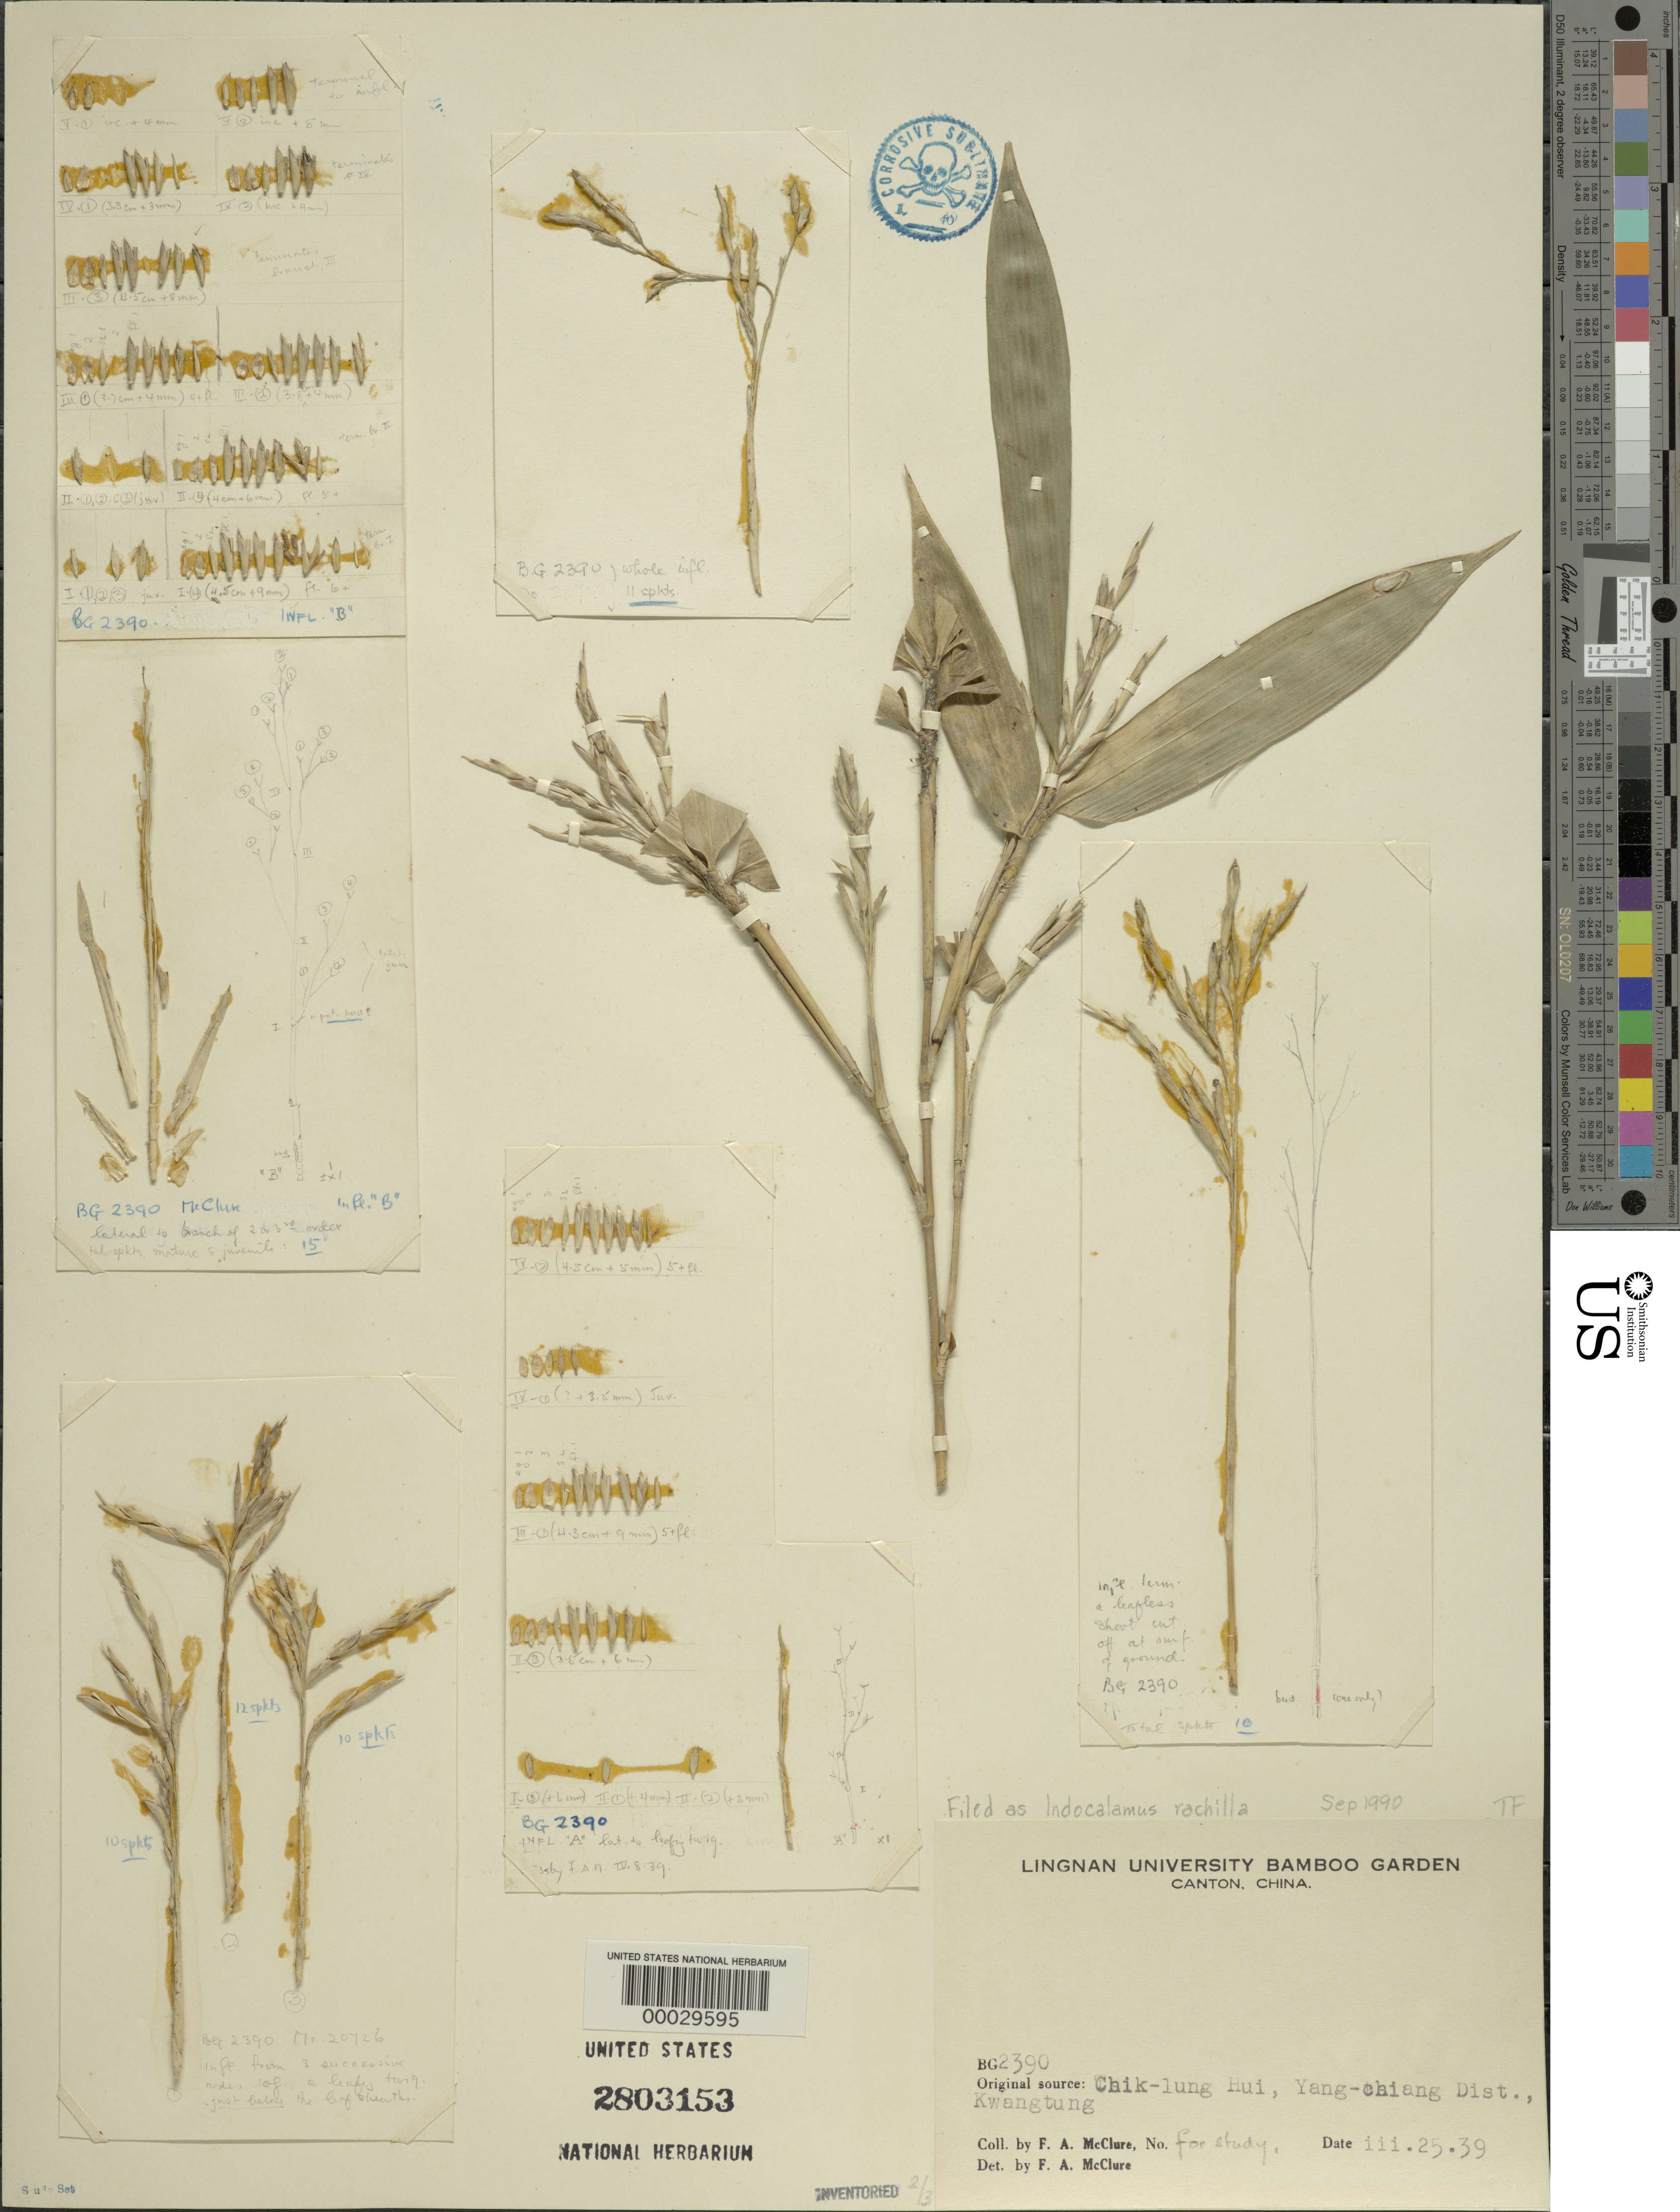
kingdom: Plantae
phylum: Tracheophyta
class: Liliopsida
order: Poales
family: Poaceae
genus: Indocalamus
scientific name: Indocalamus sp.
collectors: F. A. McClure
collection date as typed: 25 Mar 1939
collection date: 1939-03-25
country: China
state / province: Guangdong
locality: Chik-lung hui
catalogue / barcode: US 2803153